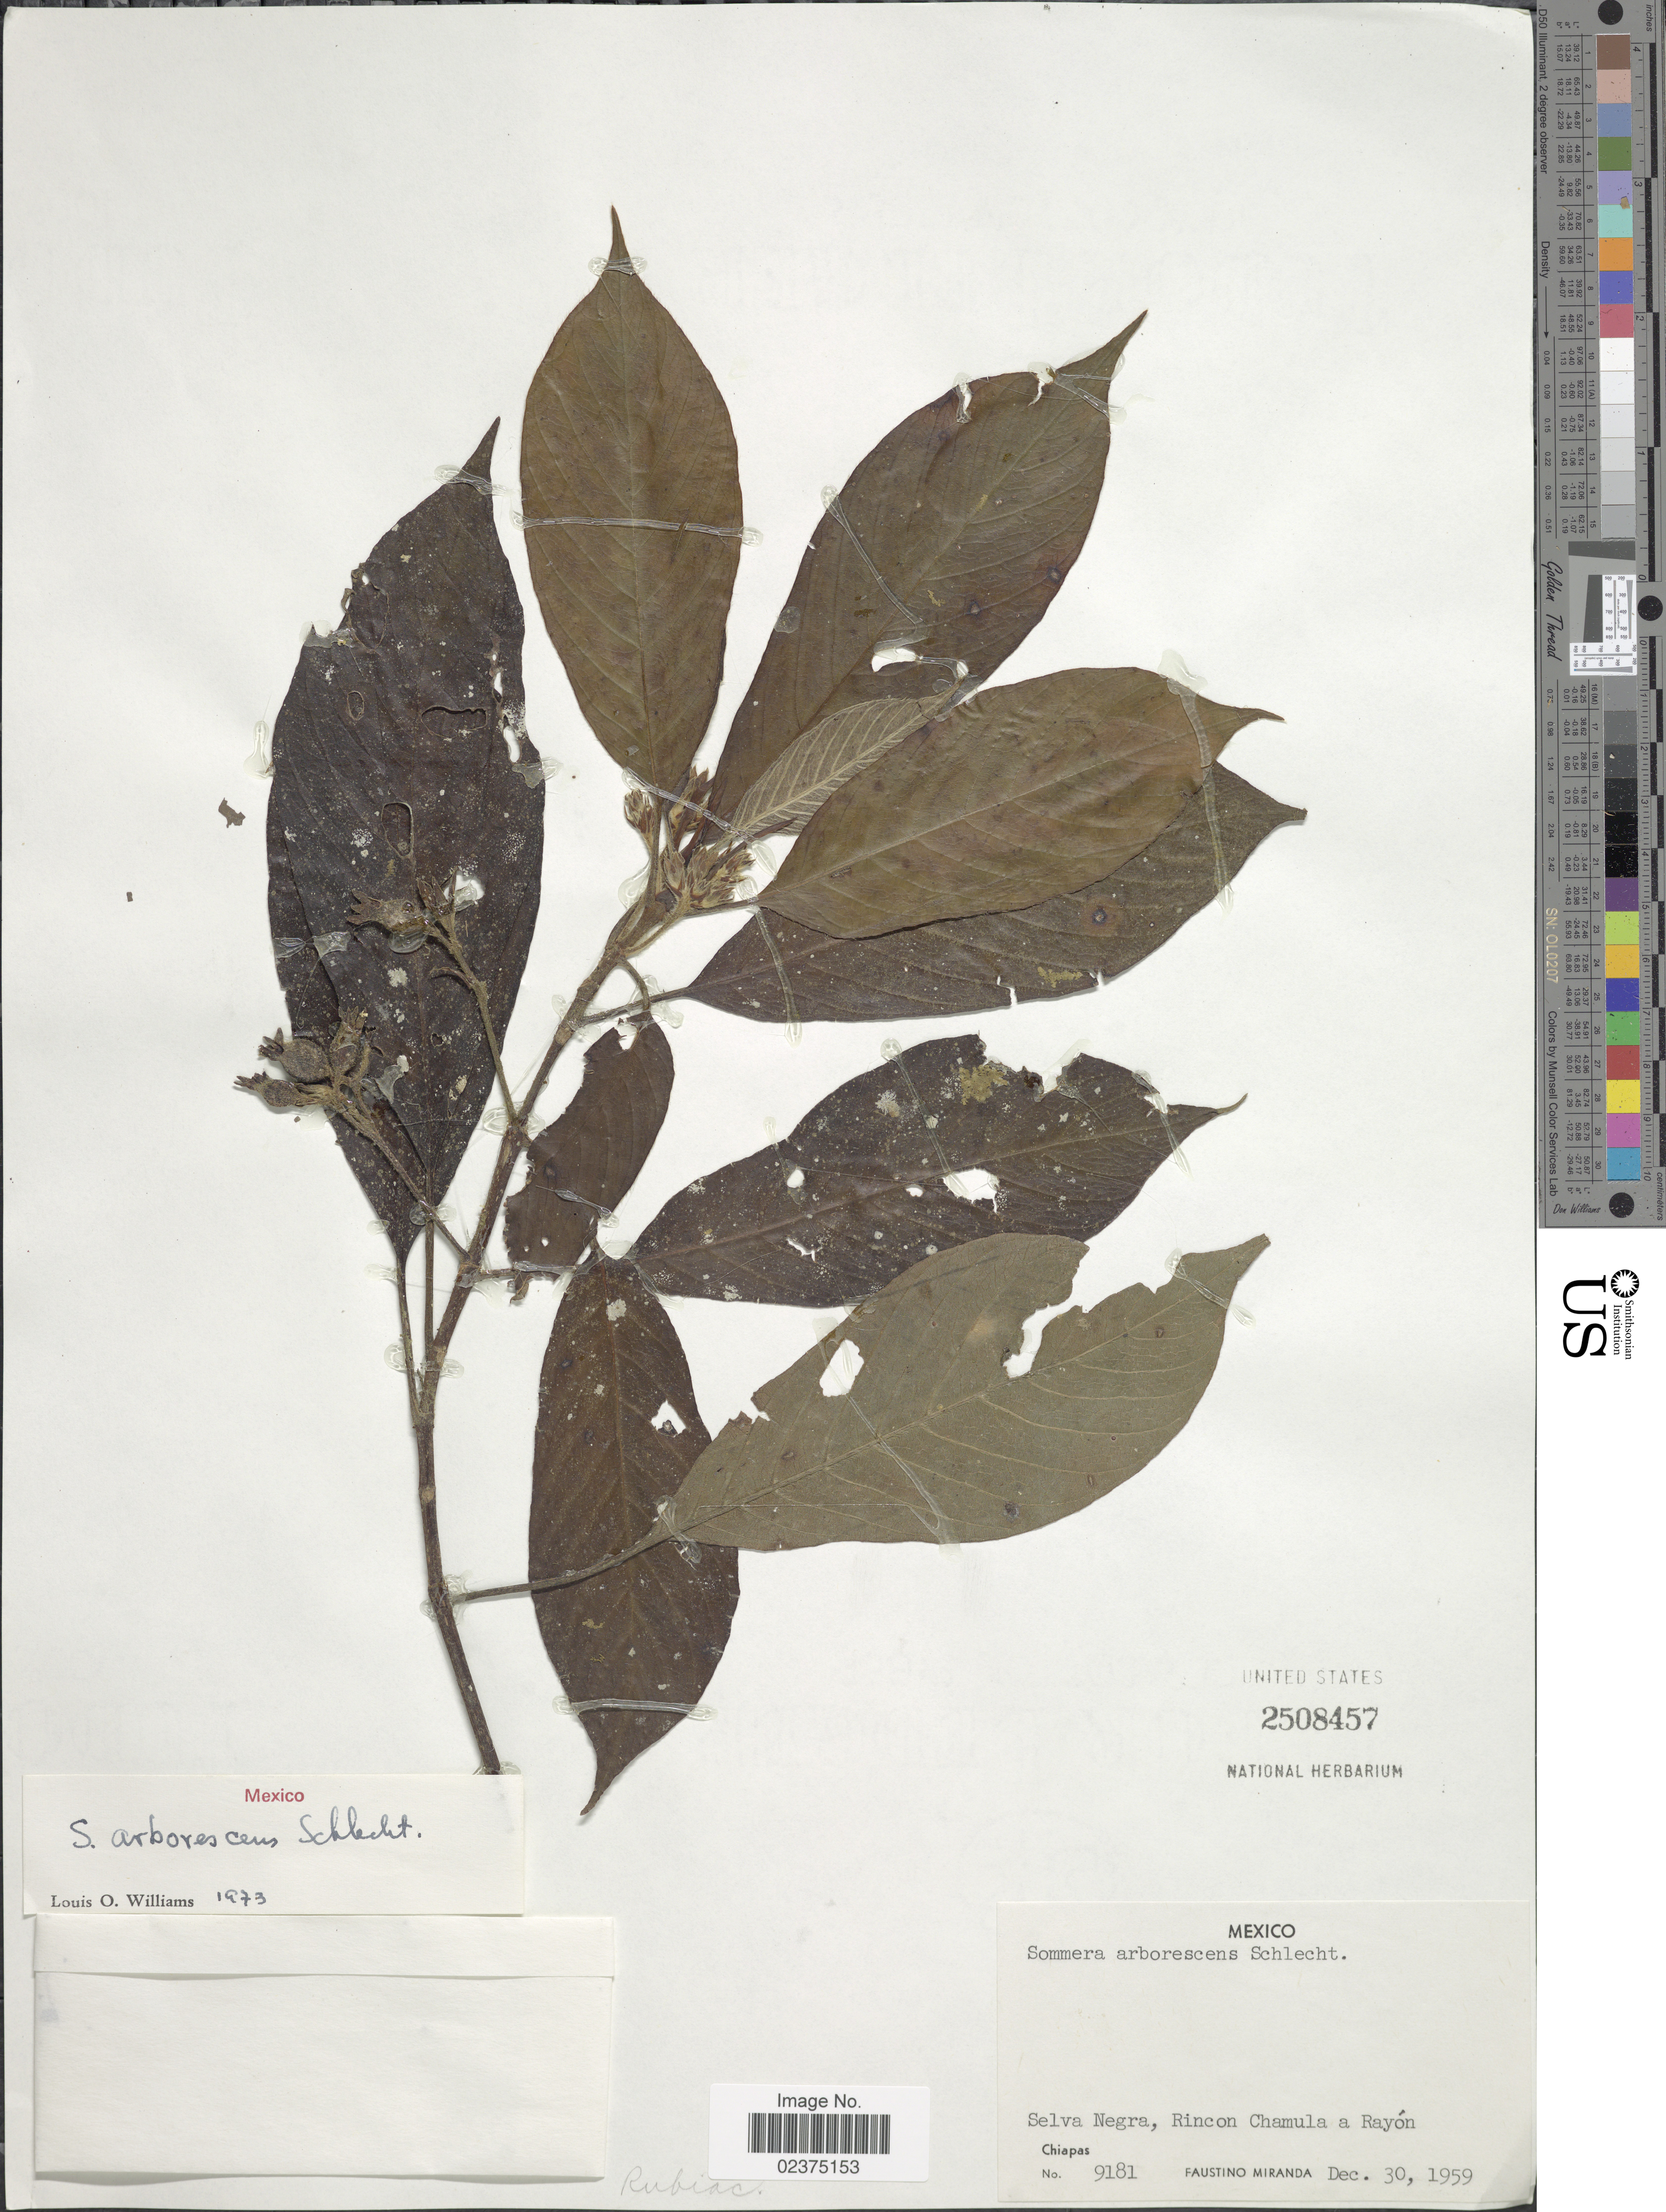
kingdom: Plantae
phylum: Tracheophyta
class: Magnoliopsida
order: Gentianales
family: Rubiaceae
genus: Sommera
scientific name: Sommera arborescens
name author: Schltdl.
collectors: F. Miranda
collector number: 9181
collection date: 1959-12-30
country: Mexico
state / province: Chiapas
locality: Selva Negra, Rincon Chamula a Rayón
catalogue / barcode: US 2508457